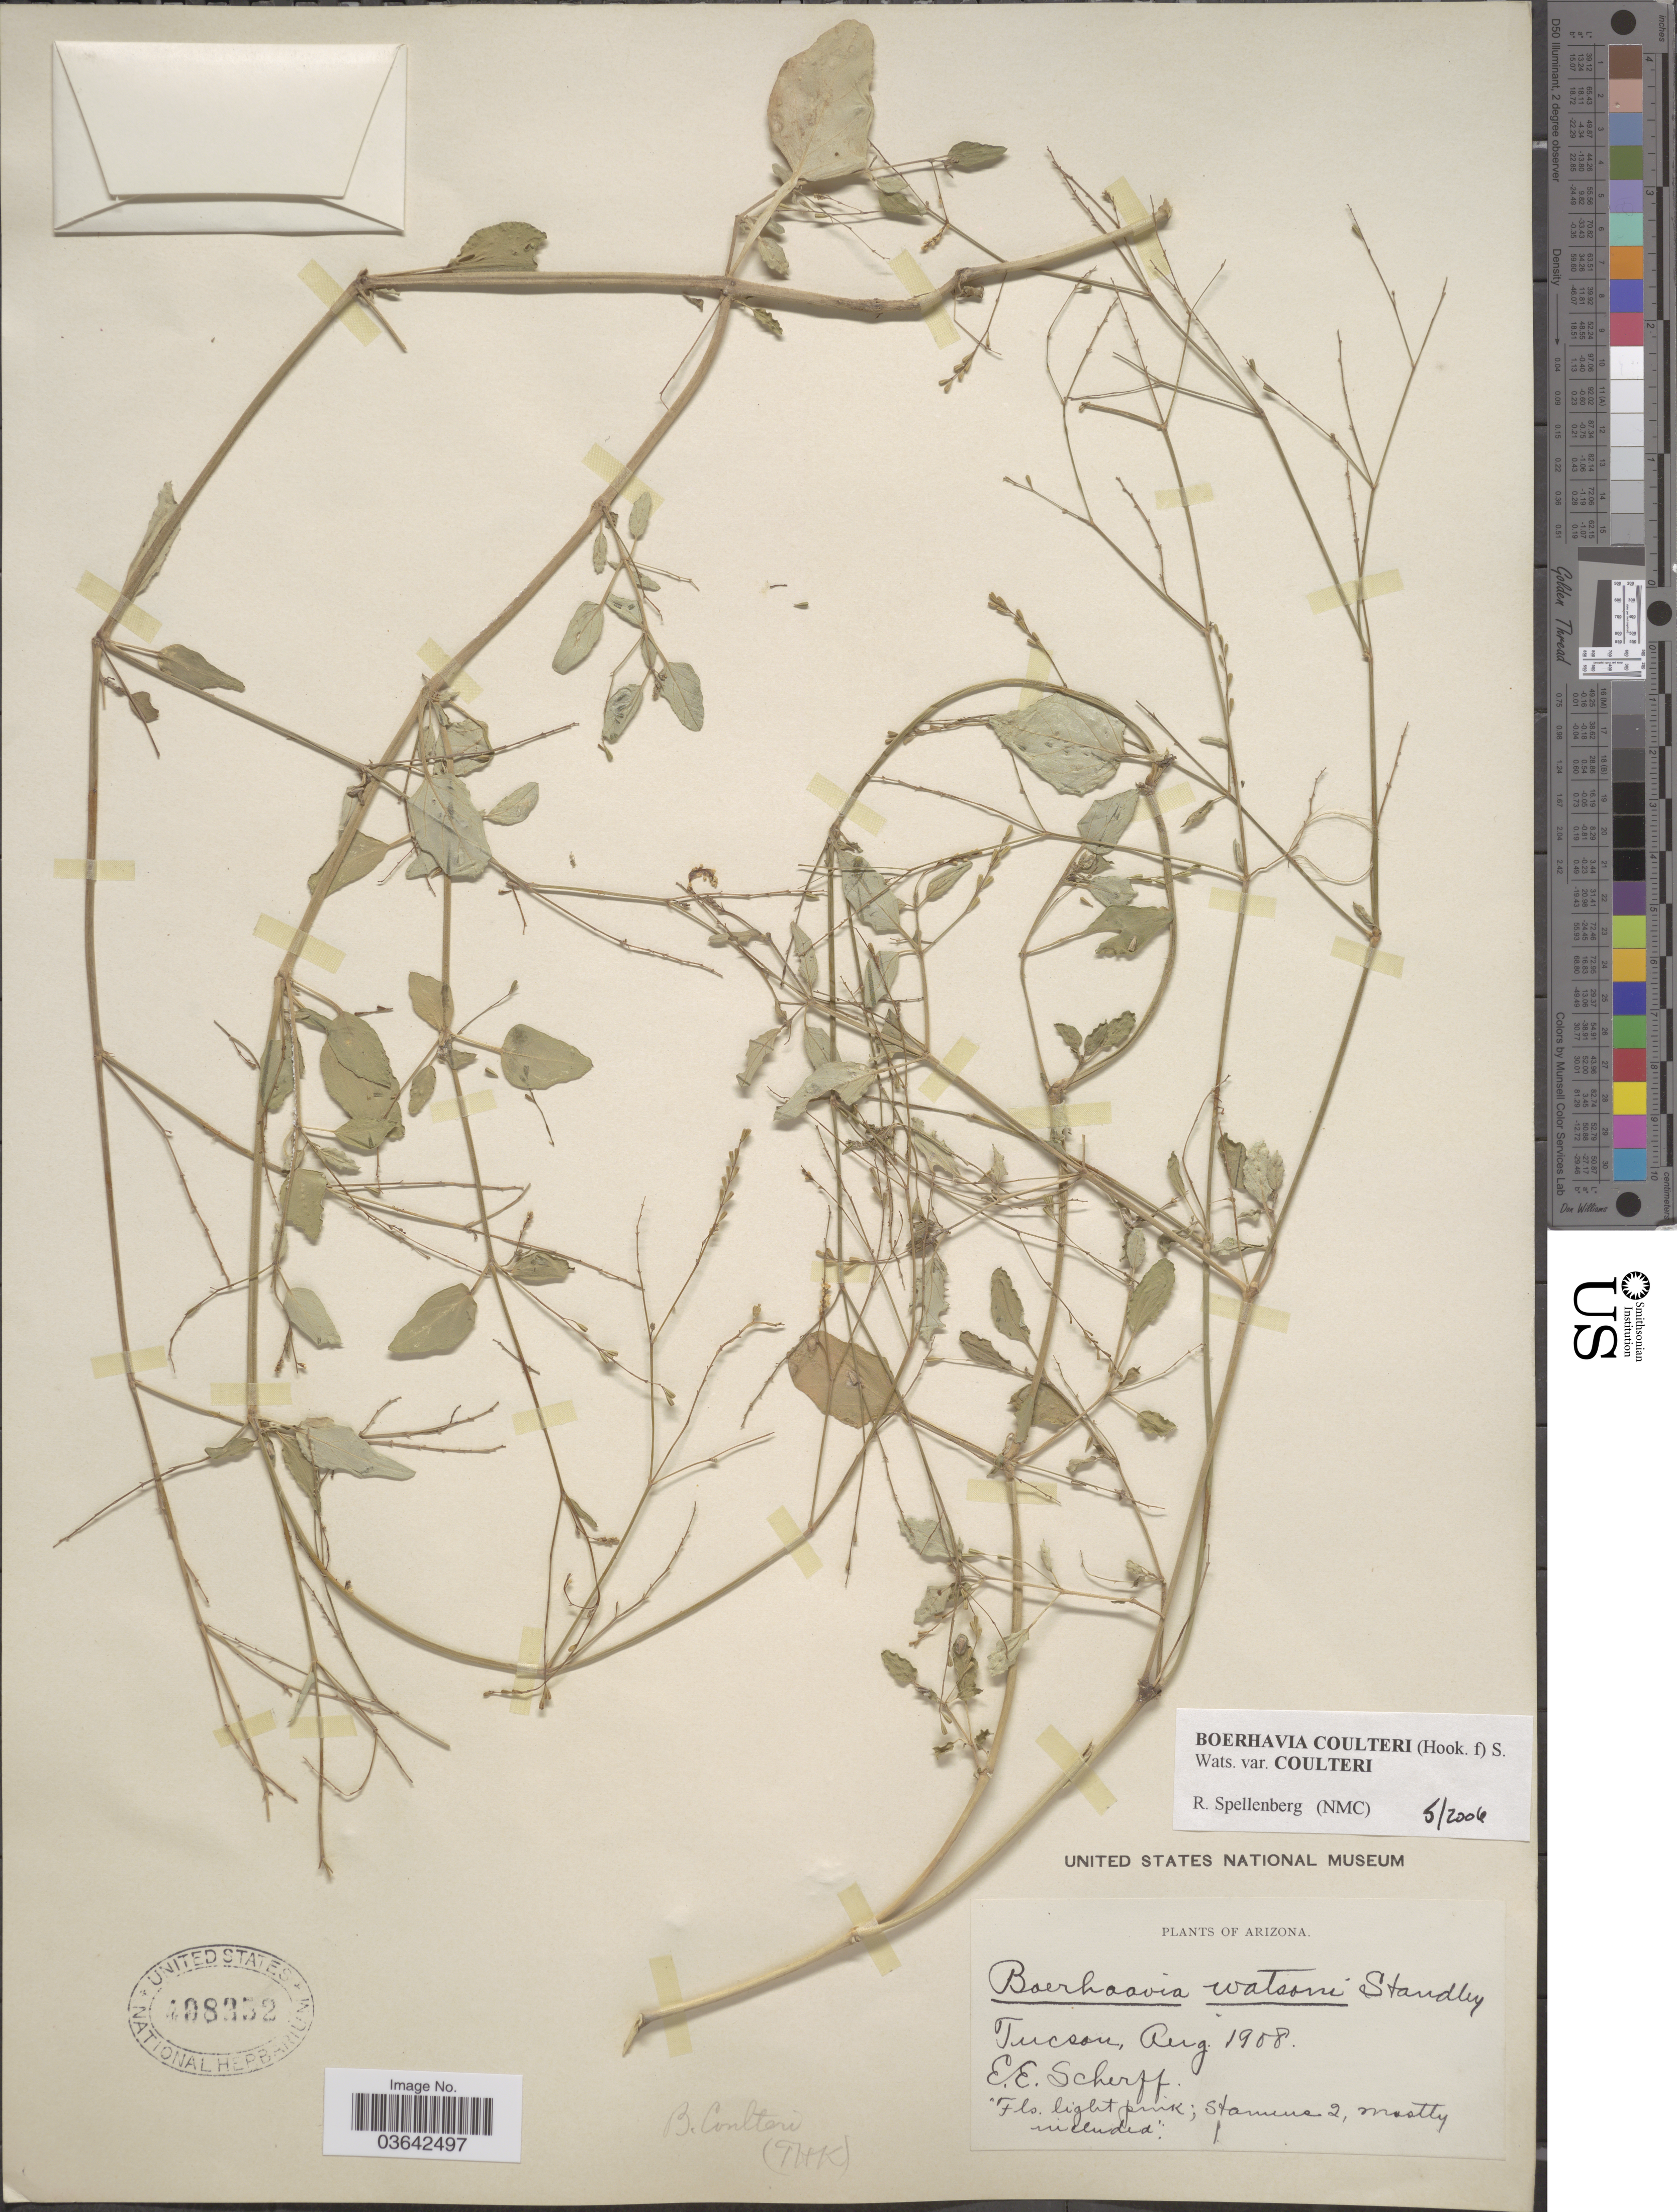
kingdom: Plantae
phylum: Tracheophyta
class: Magnoliopsida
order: Caryophyllales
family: Nyctaginaceae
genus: Boerhavia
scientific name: Boerhavia coulteri var. coulteri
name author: (Hook. f.) S. Watson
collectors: E. Scherff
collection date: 1908-08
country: United States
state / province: Arizona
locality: Tucson.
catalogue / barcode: US 498352